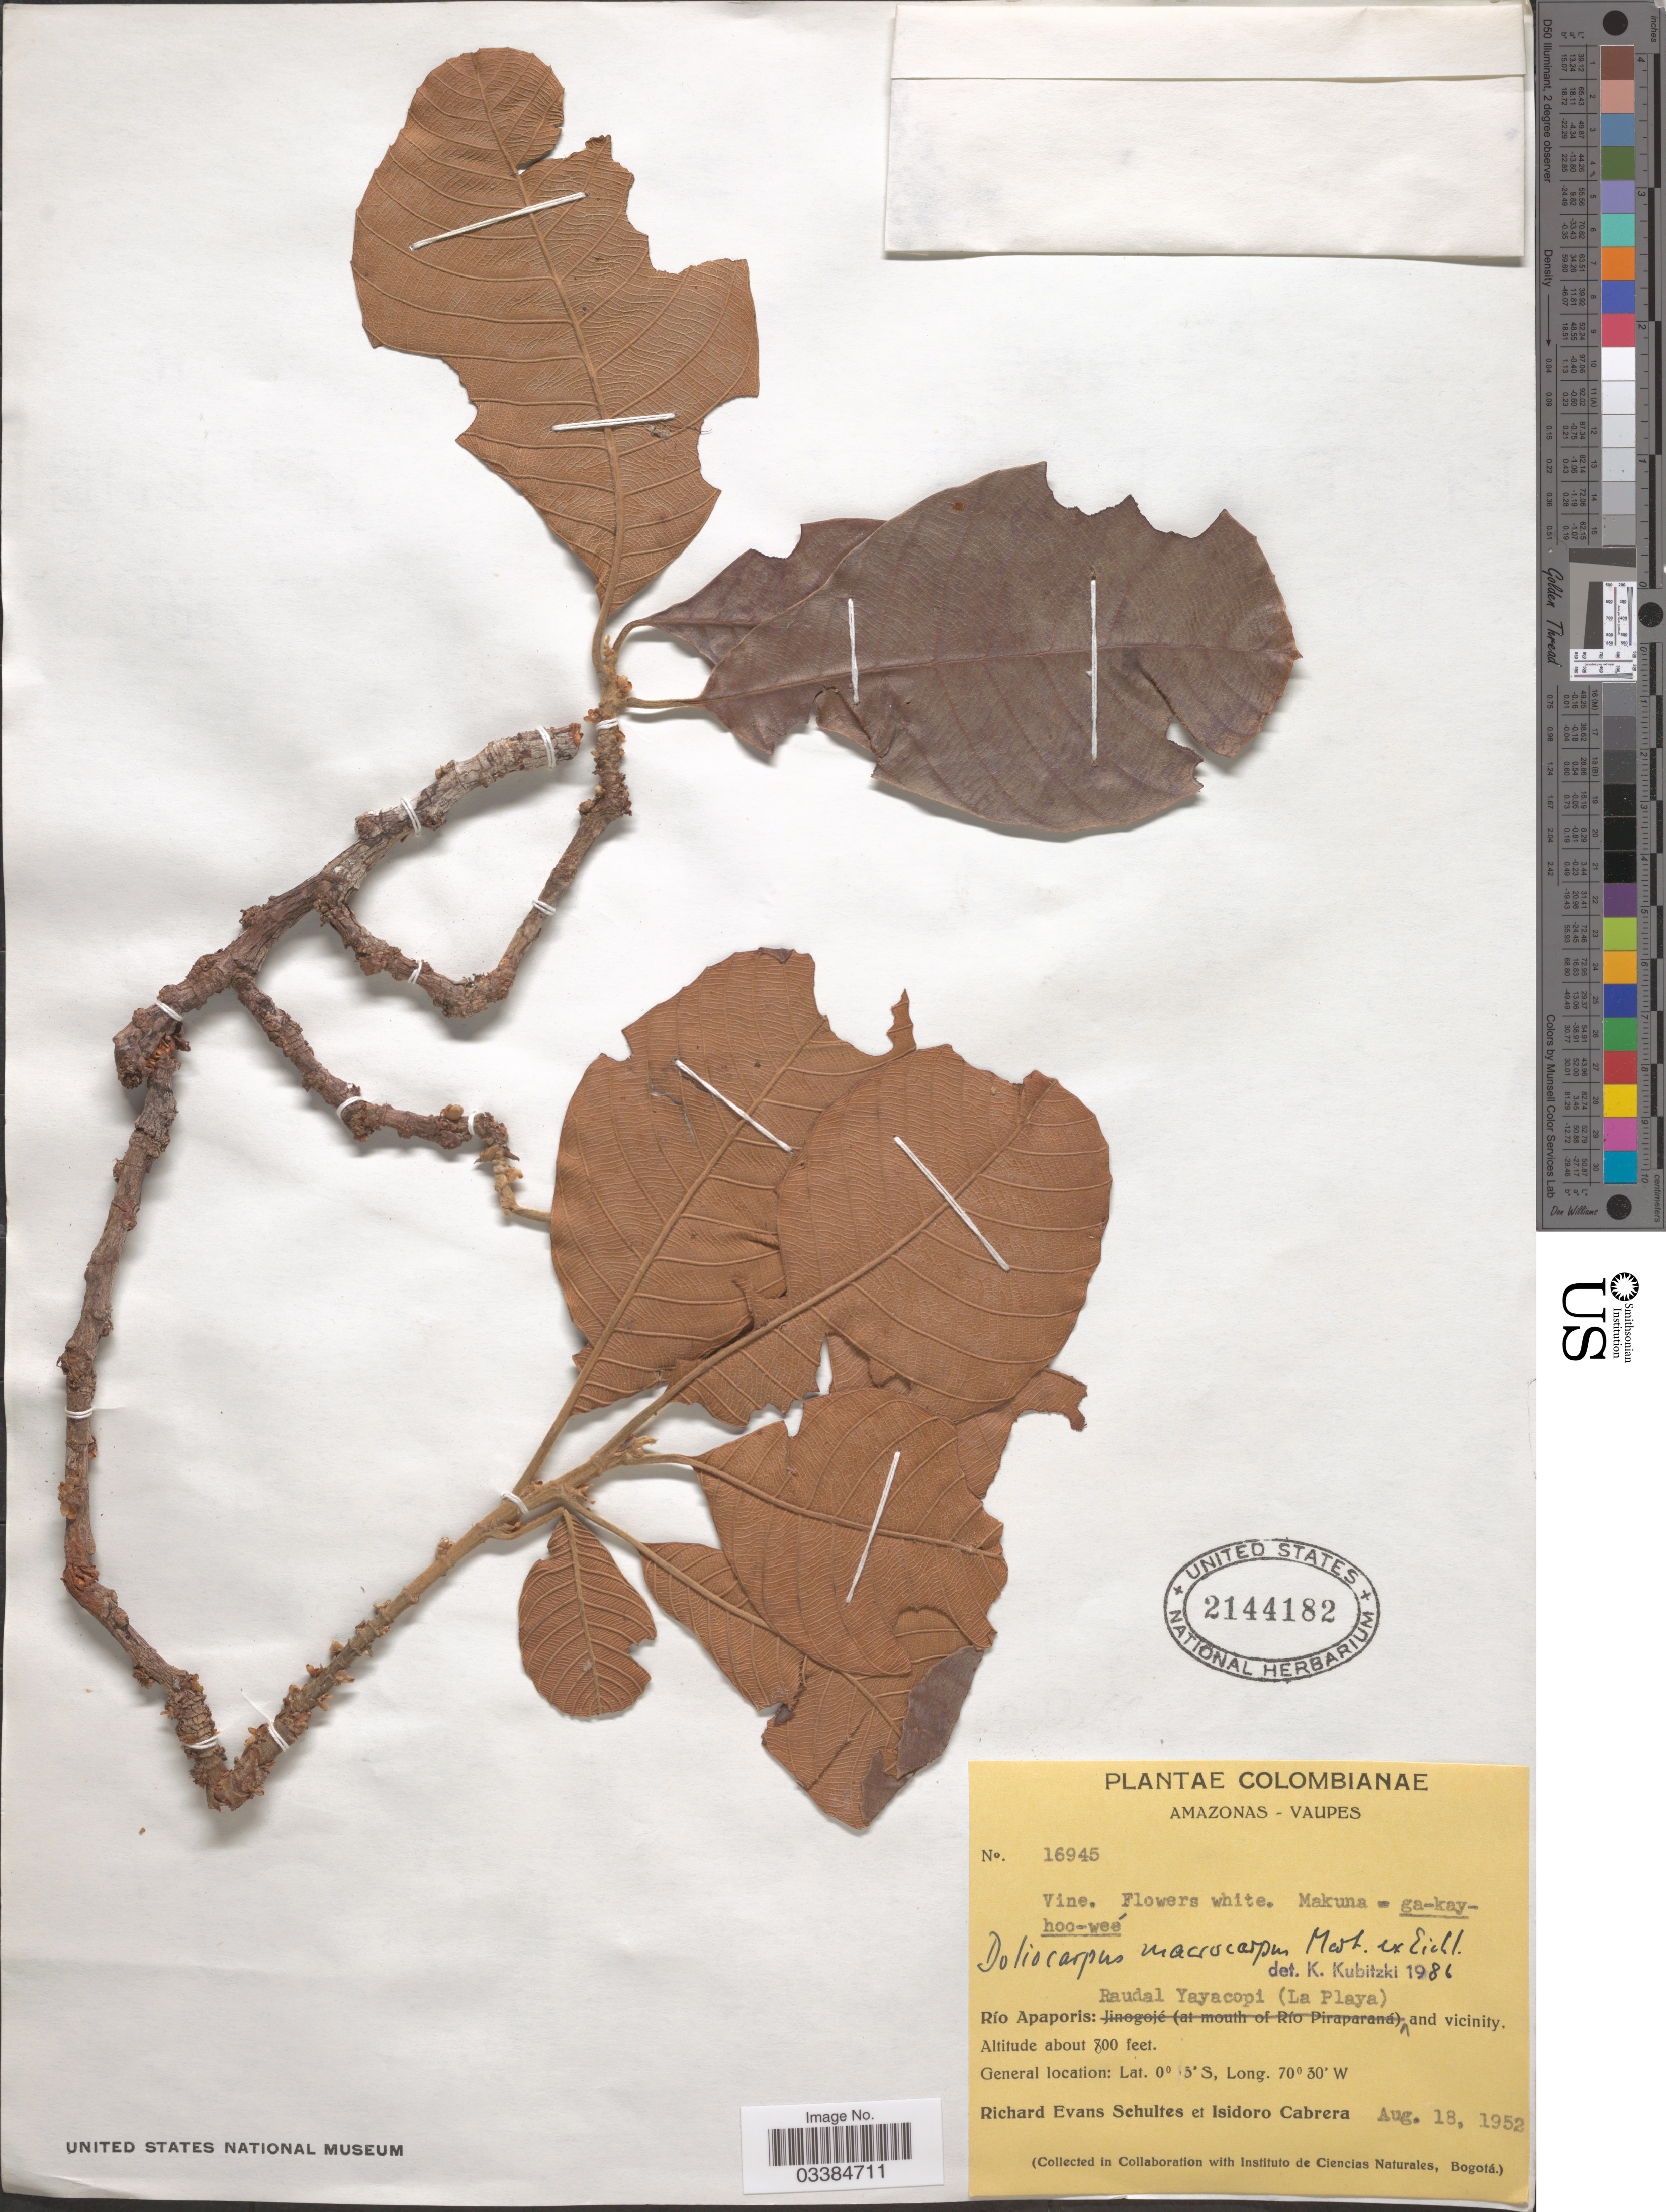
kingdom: Plantae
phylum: Tracheophyta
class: Magnoliopsida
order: Dilleniales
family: Dilleniaceae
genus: Doliocarpus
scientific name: Doliocarpus macrocarpus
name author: Mart. ex Eichler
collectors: R. E. Schultes & I. Cabrera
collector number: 16945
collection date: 1952-08-18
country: Colombia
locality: Amazonas-Vaupes. Río Apaporis: Raudal Yayacopi (La Playa) and vicinity.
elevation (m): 244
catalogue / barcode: US 2144182